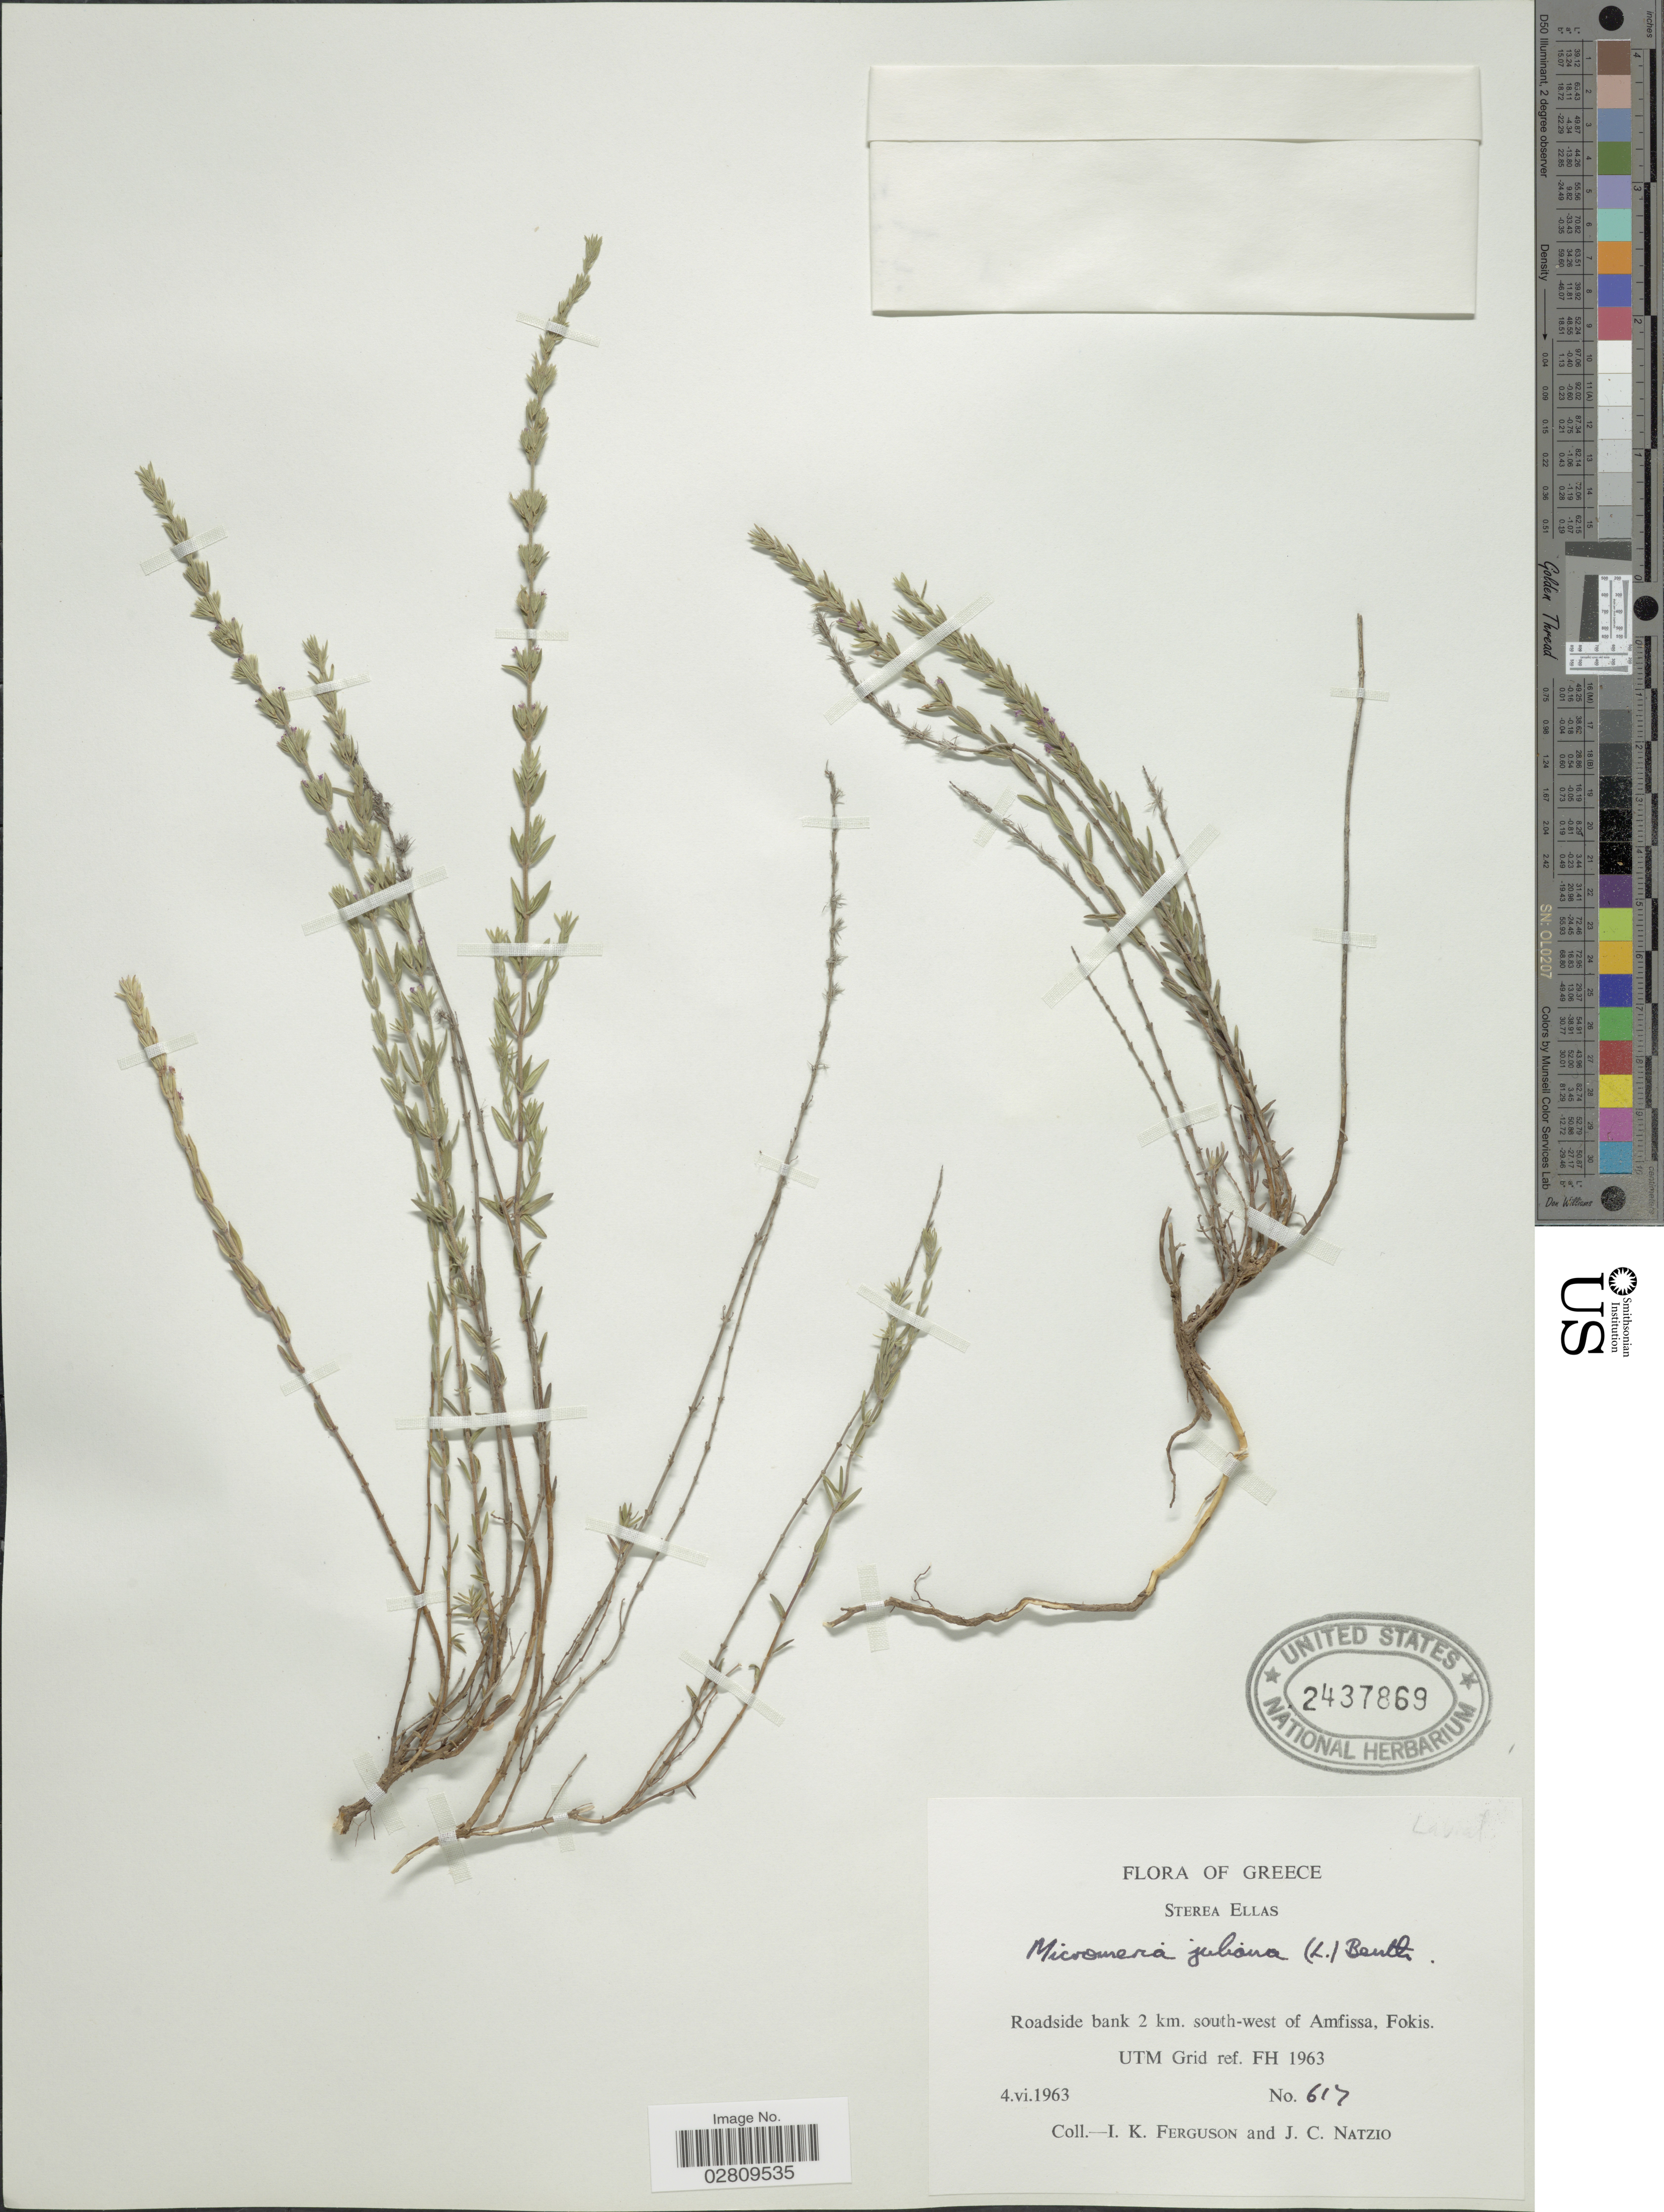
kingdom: Plantae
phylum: Tracheophyta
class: Magnoliopsida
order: Lamiales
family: Lamiaceae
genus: Micromeria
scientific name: Micromeria juliana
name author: (L.) Benth. ex Rchb.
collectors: I. K. Ferguson & J. Natzio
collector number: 617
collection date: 1963-06-04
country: Greece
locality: Sterea Ellas. Roadside bank 2 km. south-west of Amfissa, Fokis. UTM Grid ref. FH 1963.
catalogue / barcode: US 2437869